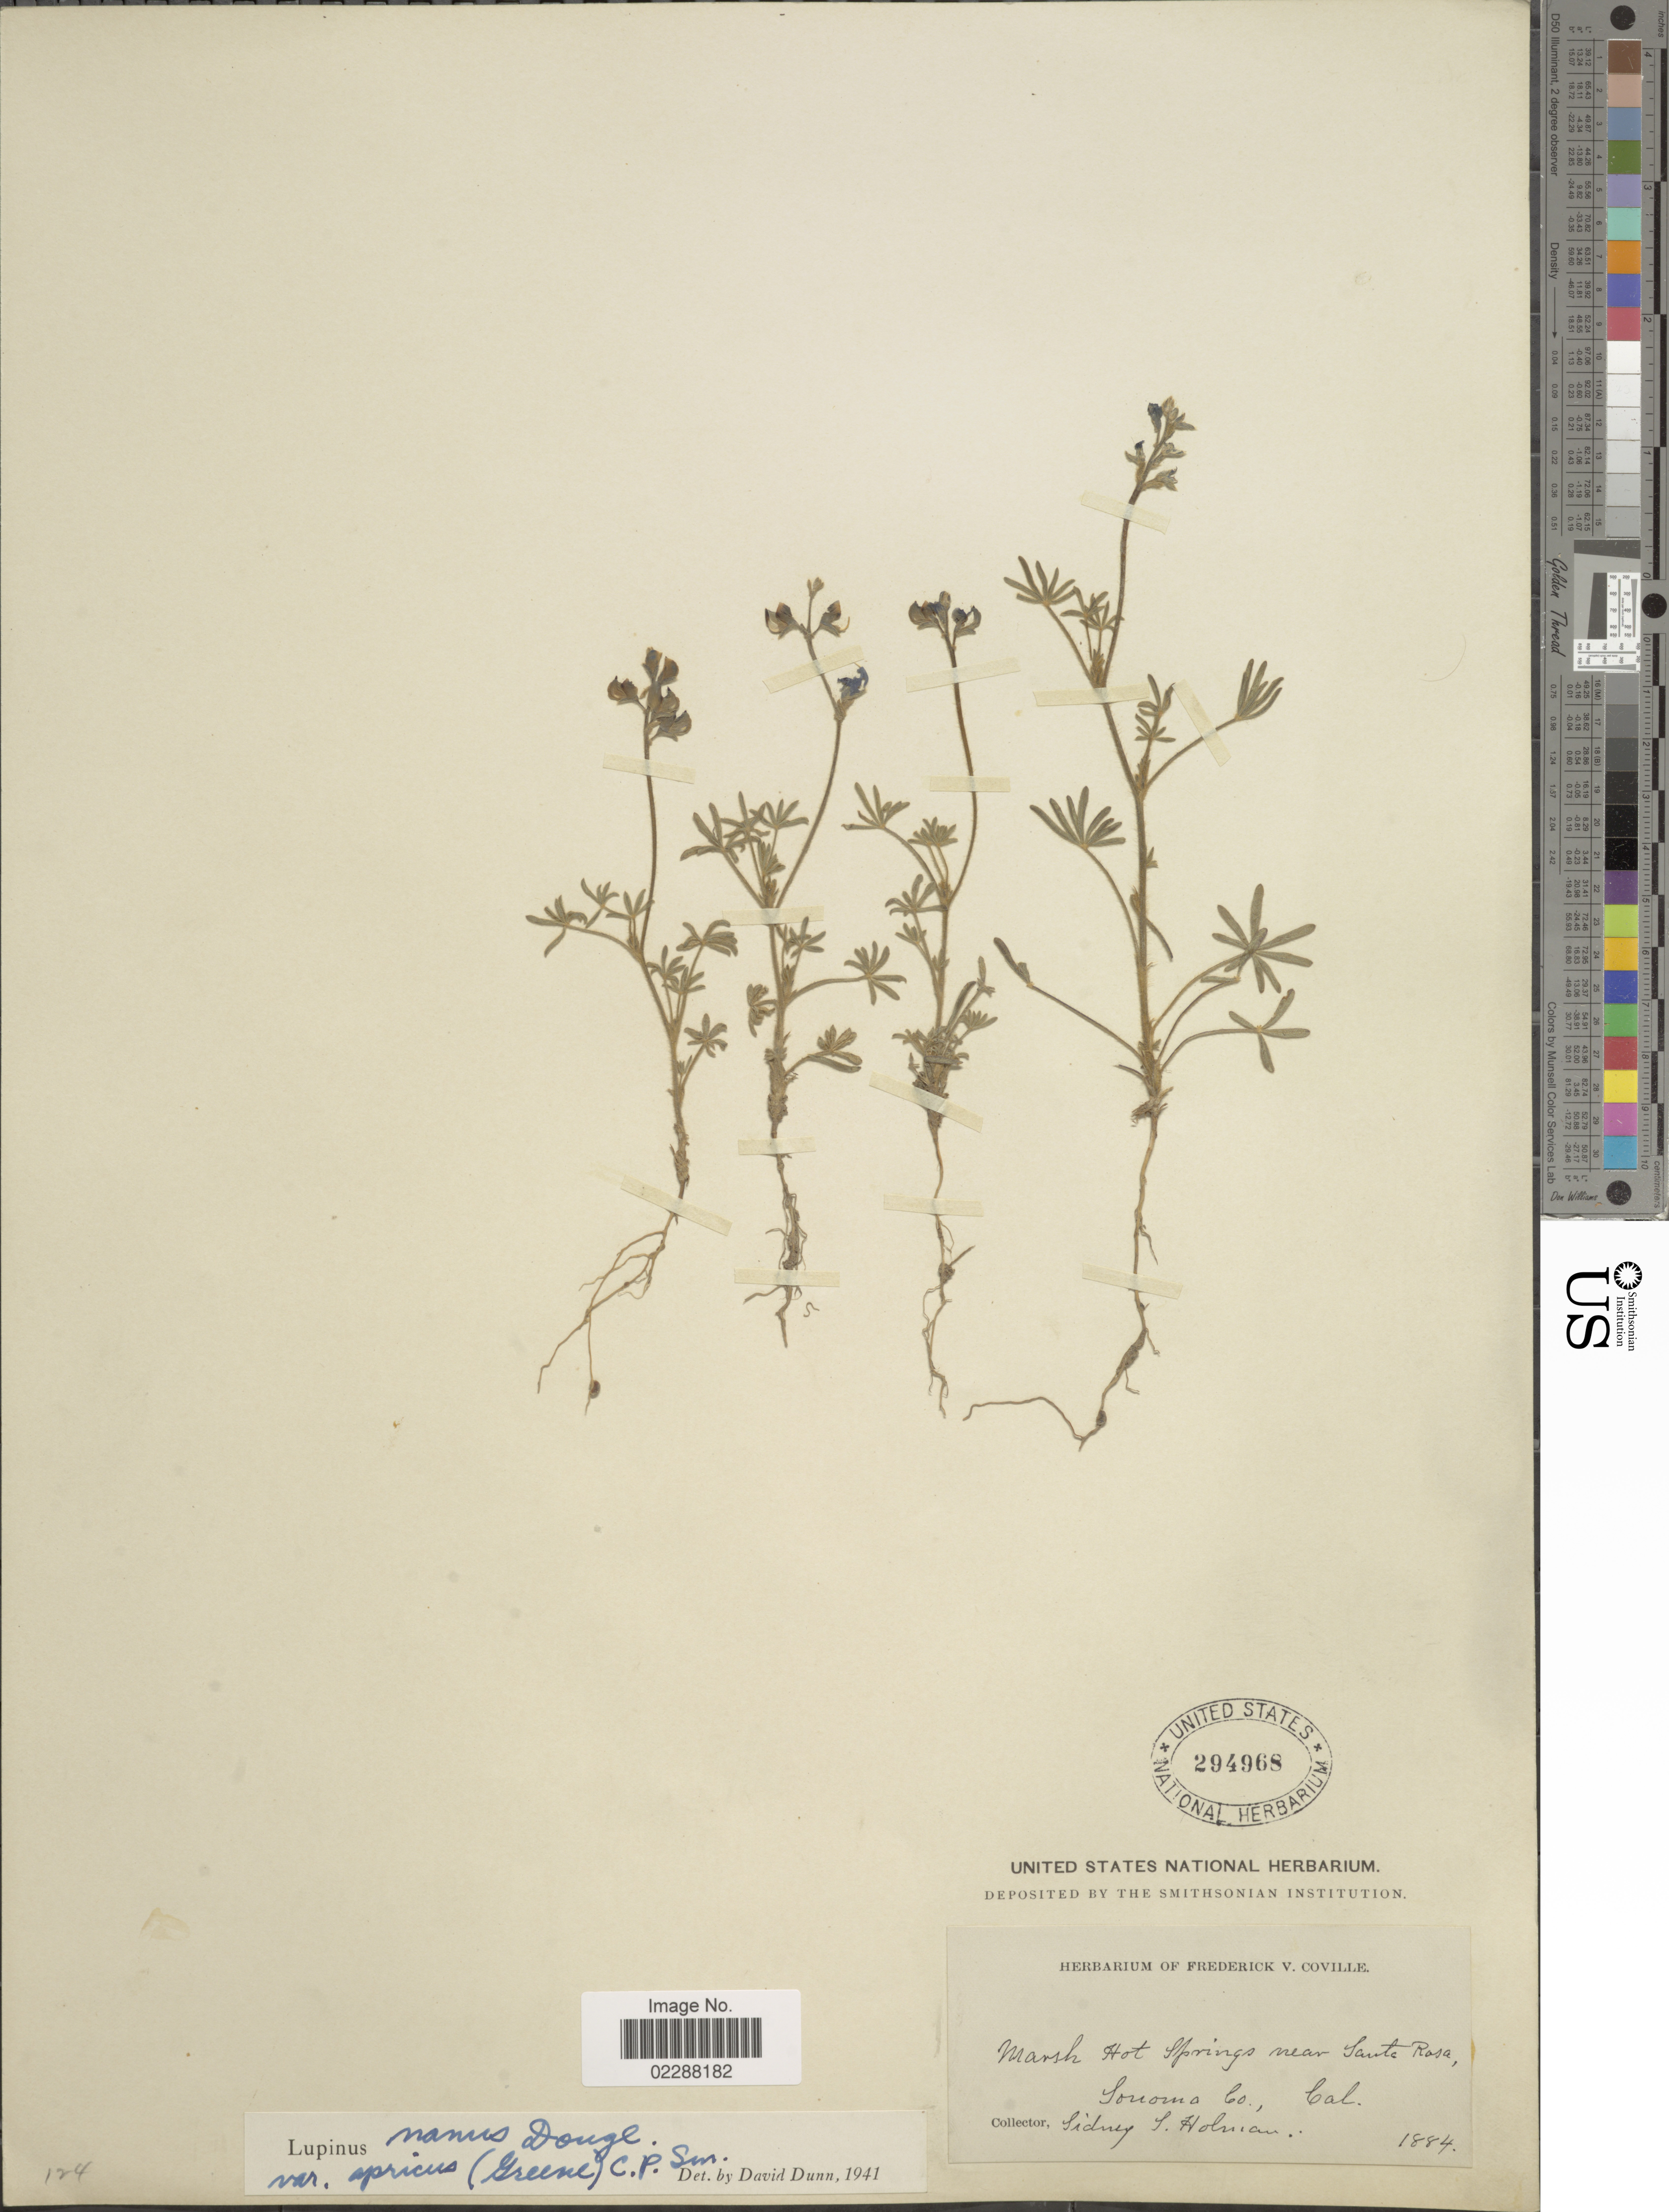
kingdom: Plantae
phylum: Tracheophyta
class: Magnoliopsida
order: Fabales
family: Fabaceae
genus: Lupinus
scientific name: Lupinus vallicola subsp. apricus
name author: (Greene) D.B. Dunn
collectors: S. Holman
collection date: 1884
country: United States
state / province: California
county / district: Sonoma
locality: Sonoma Co.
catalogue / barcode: US 294968